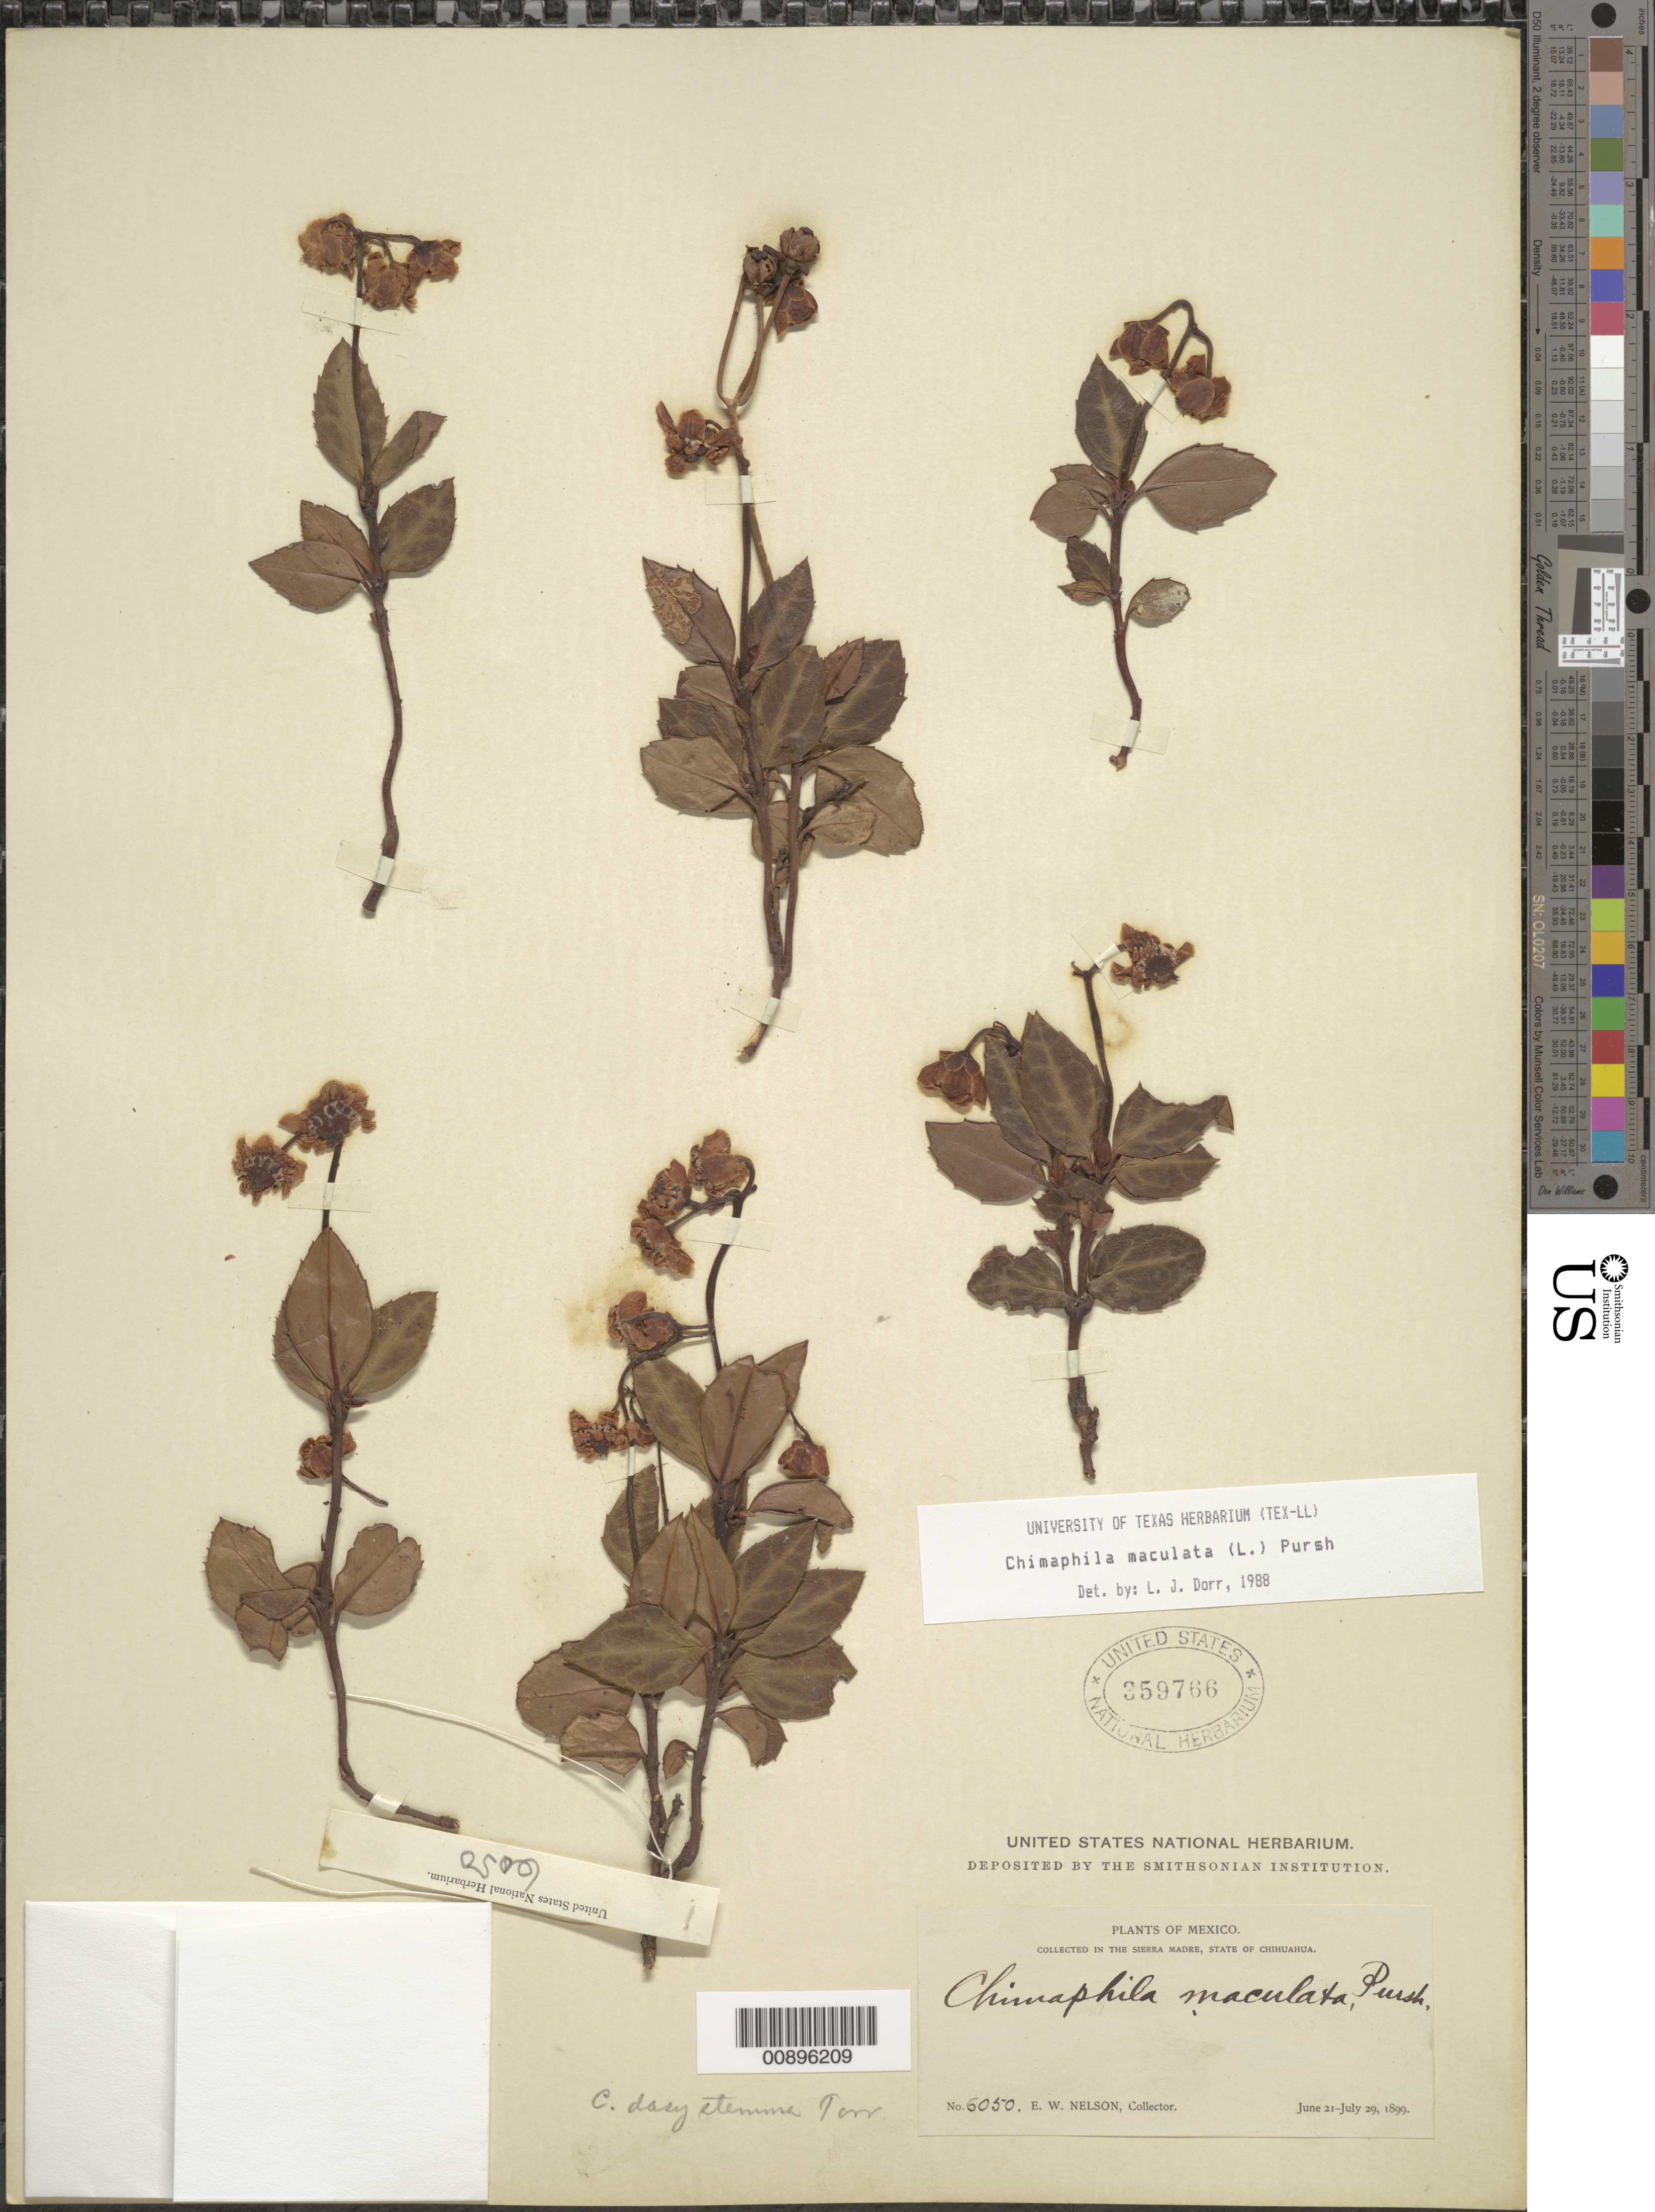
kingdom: Plantae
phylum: Tracheophyta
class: Magnoliopsida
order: Ericales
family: Ericaceae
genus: Chimaphila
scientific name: Chimaphila maculata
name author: (L.) Pursh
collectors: E. W. Nelson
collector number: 6050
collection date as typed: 21 Jun 1899 to 29 Jul 1899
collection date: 1899-06-21/1899-07-29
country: Mexico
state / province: Chihuahua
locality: Sierra Madre, Chihuahua.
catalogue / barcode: US 359766